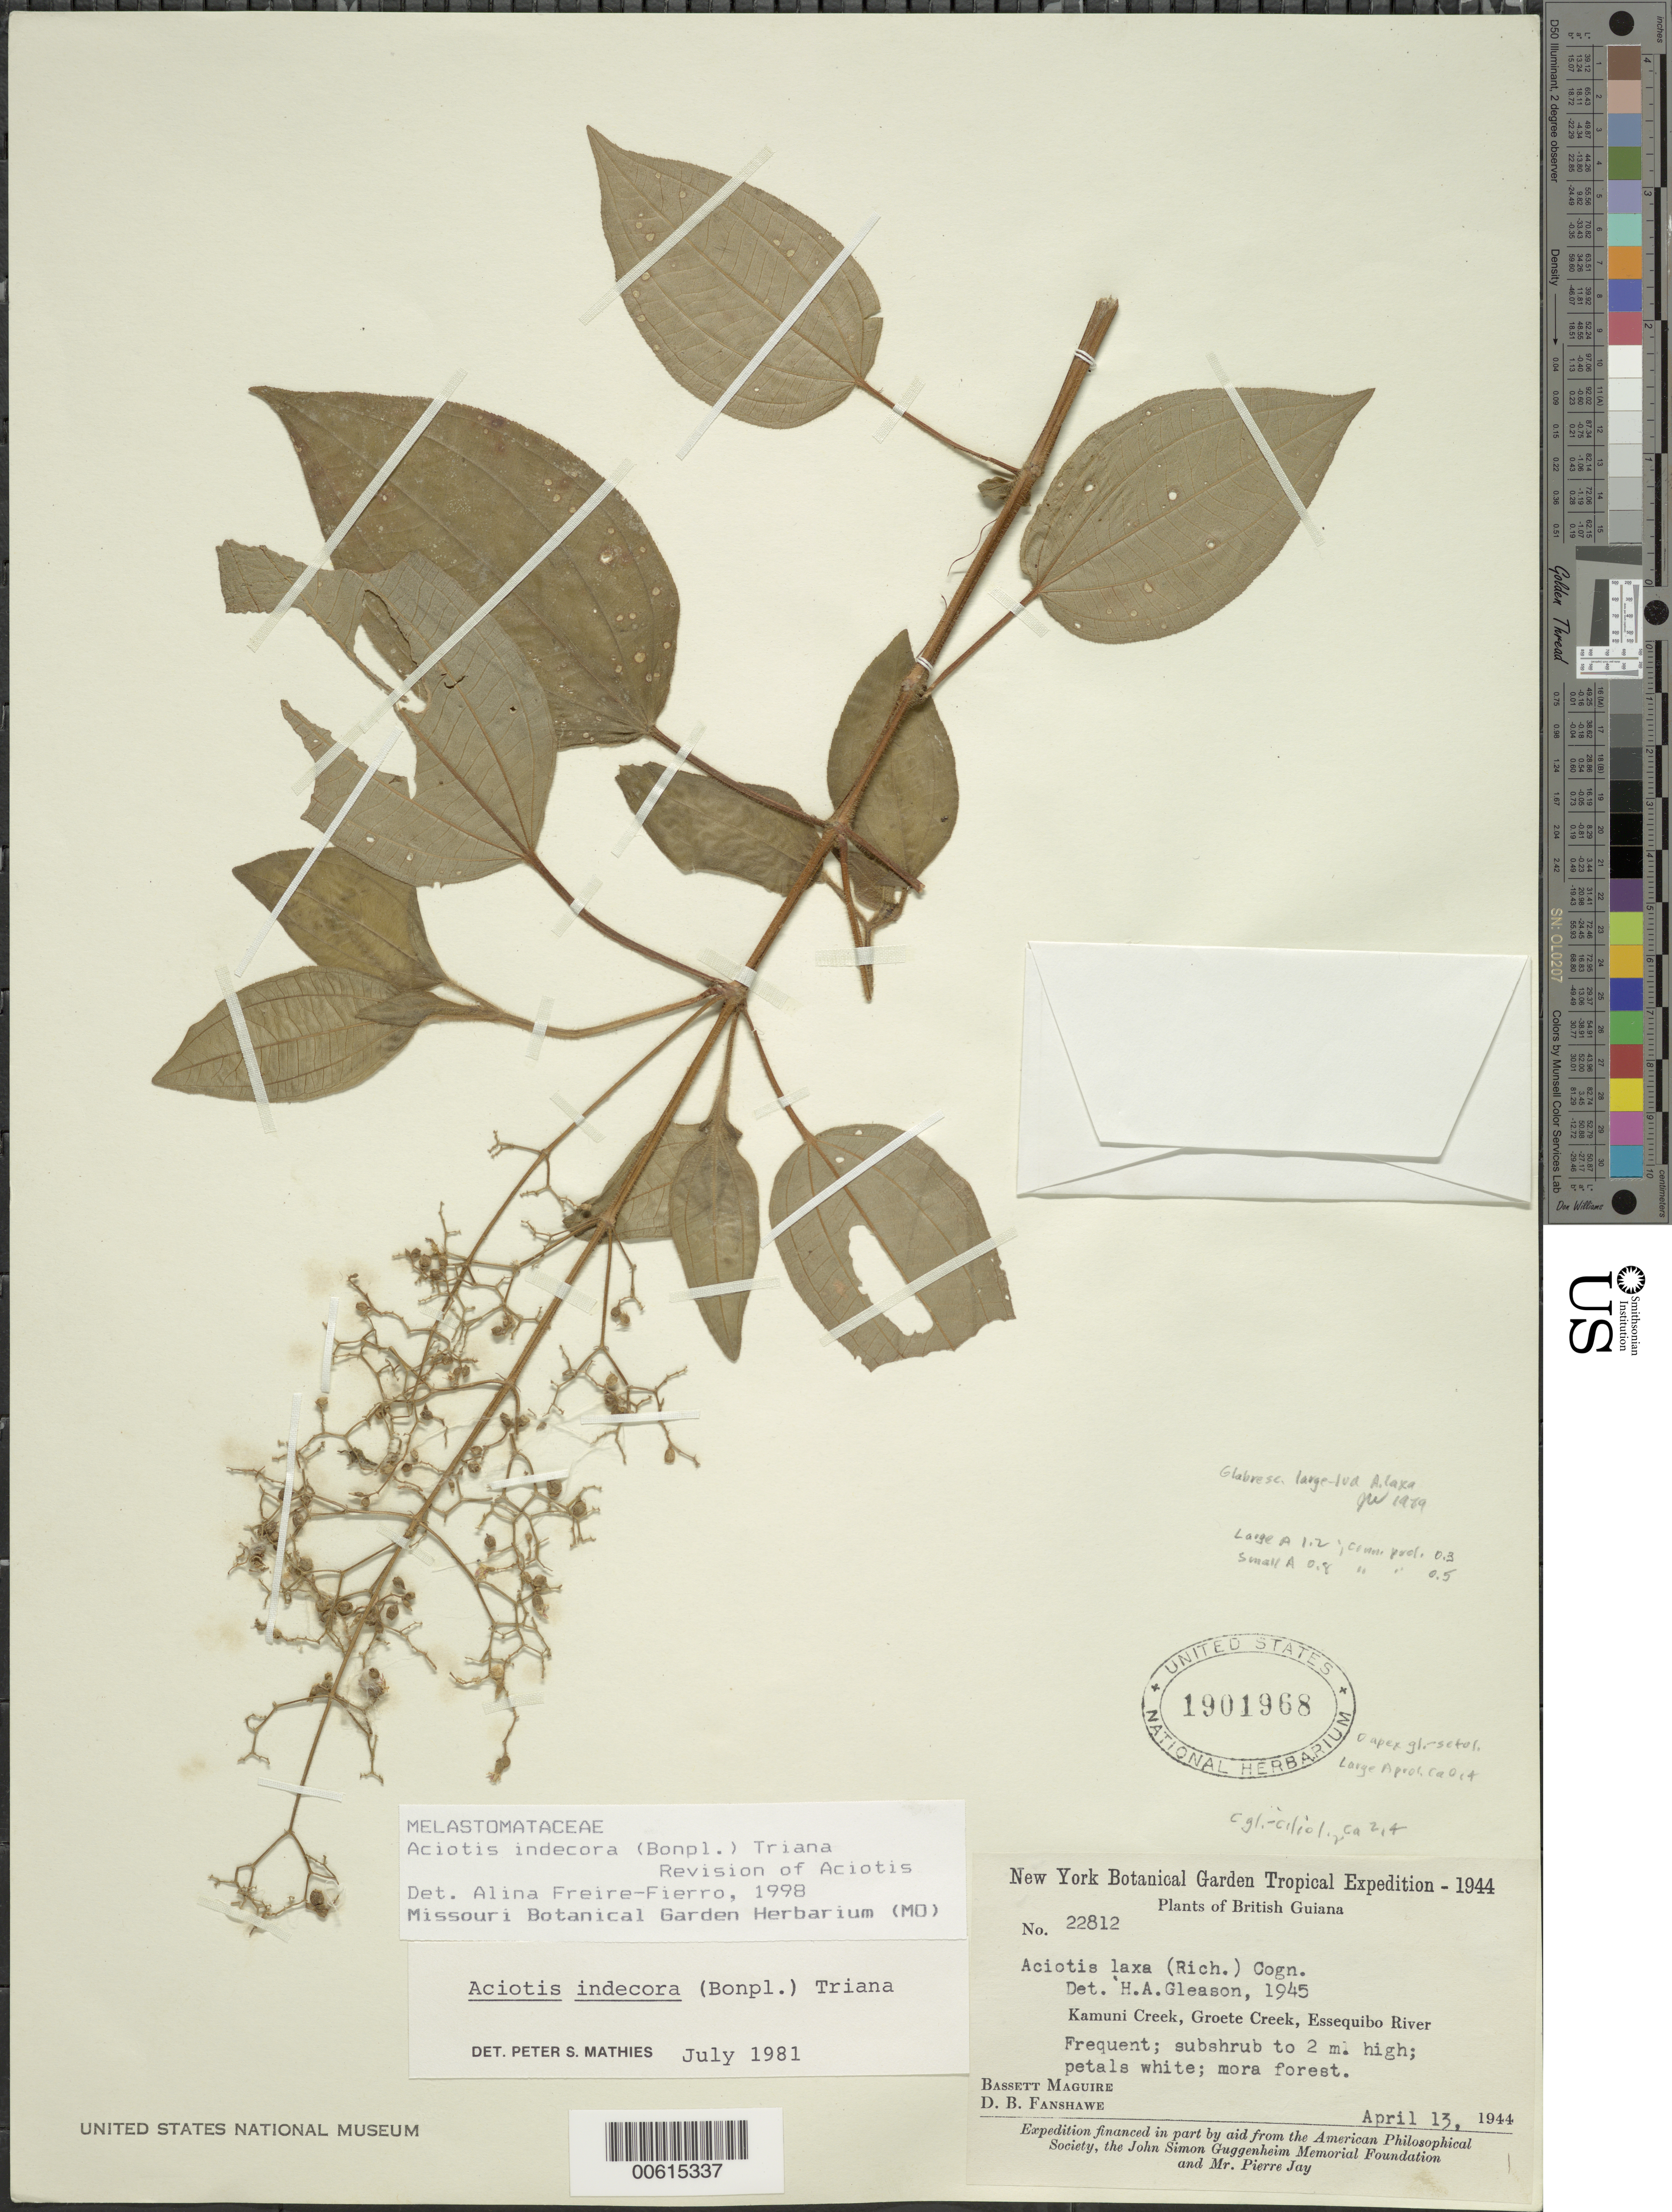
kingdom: Plantae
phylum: Tracheophyta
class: Magnoliopsida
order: Myrtales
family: Melastomataceae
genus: Aciotis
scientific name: Aciotis indecora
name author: (Bonpl.) Triana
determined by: Freire-Fierro, A.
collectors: B. Maguire & D. B. Fanshawe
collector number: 22812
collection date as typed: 15-Apr-44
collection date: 1944-04-15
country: Guyana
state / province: Essequibo Isl-W. Demerara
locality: Kamuni Creek, Groete Creek, Essequibo River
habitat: Mora forest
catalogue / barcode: US 1901968